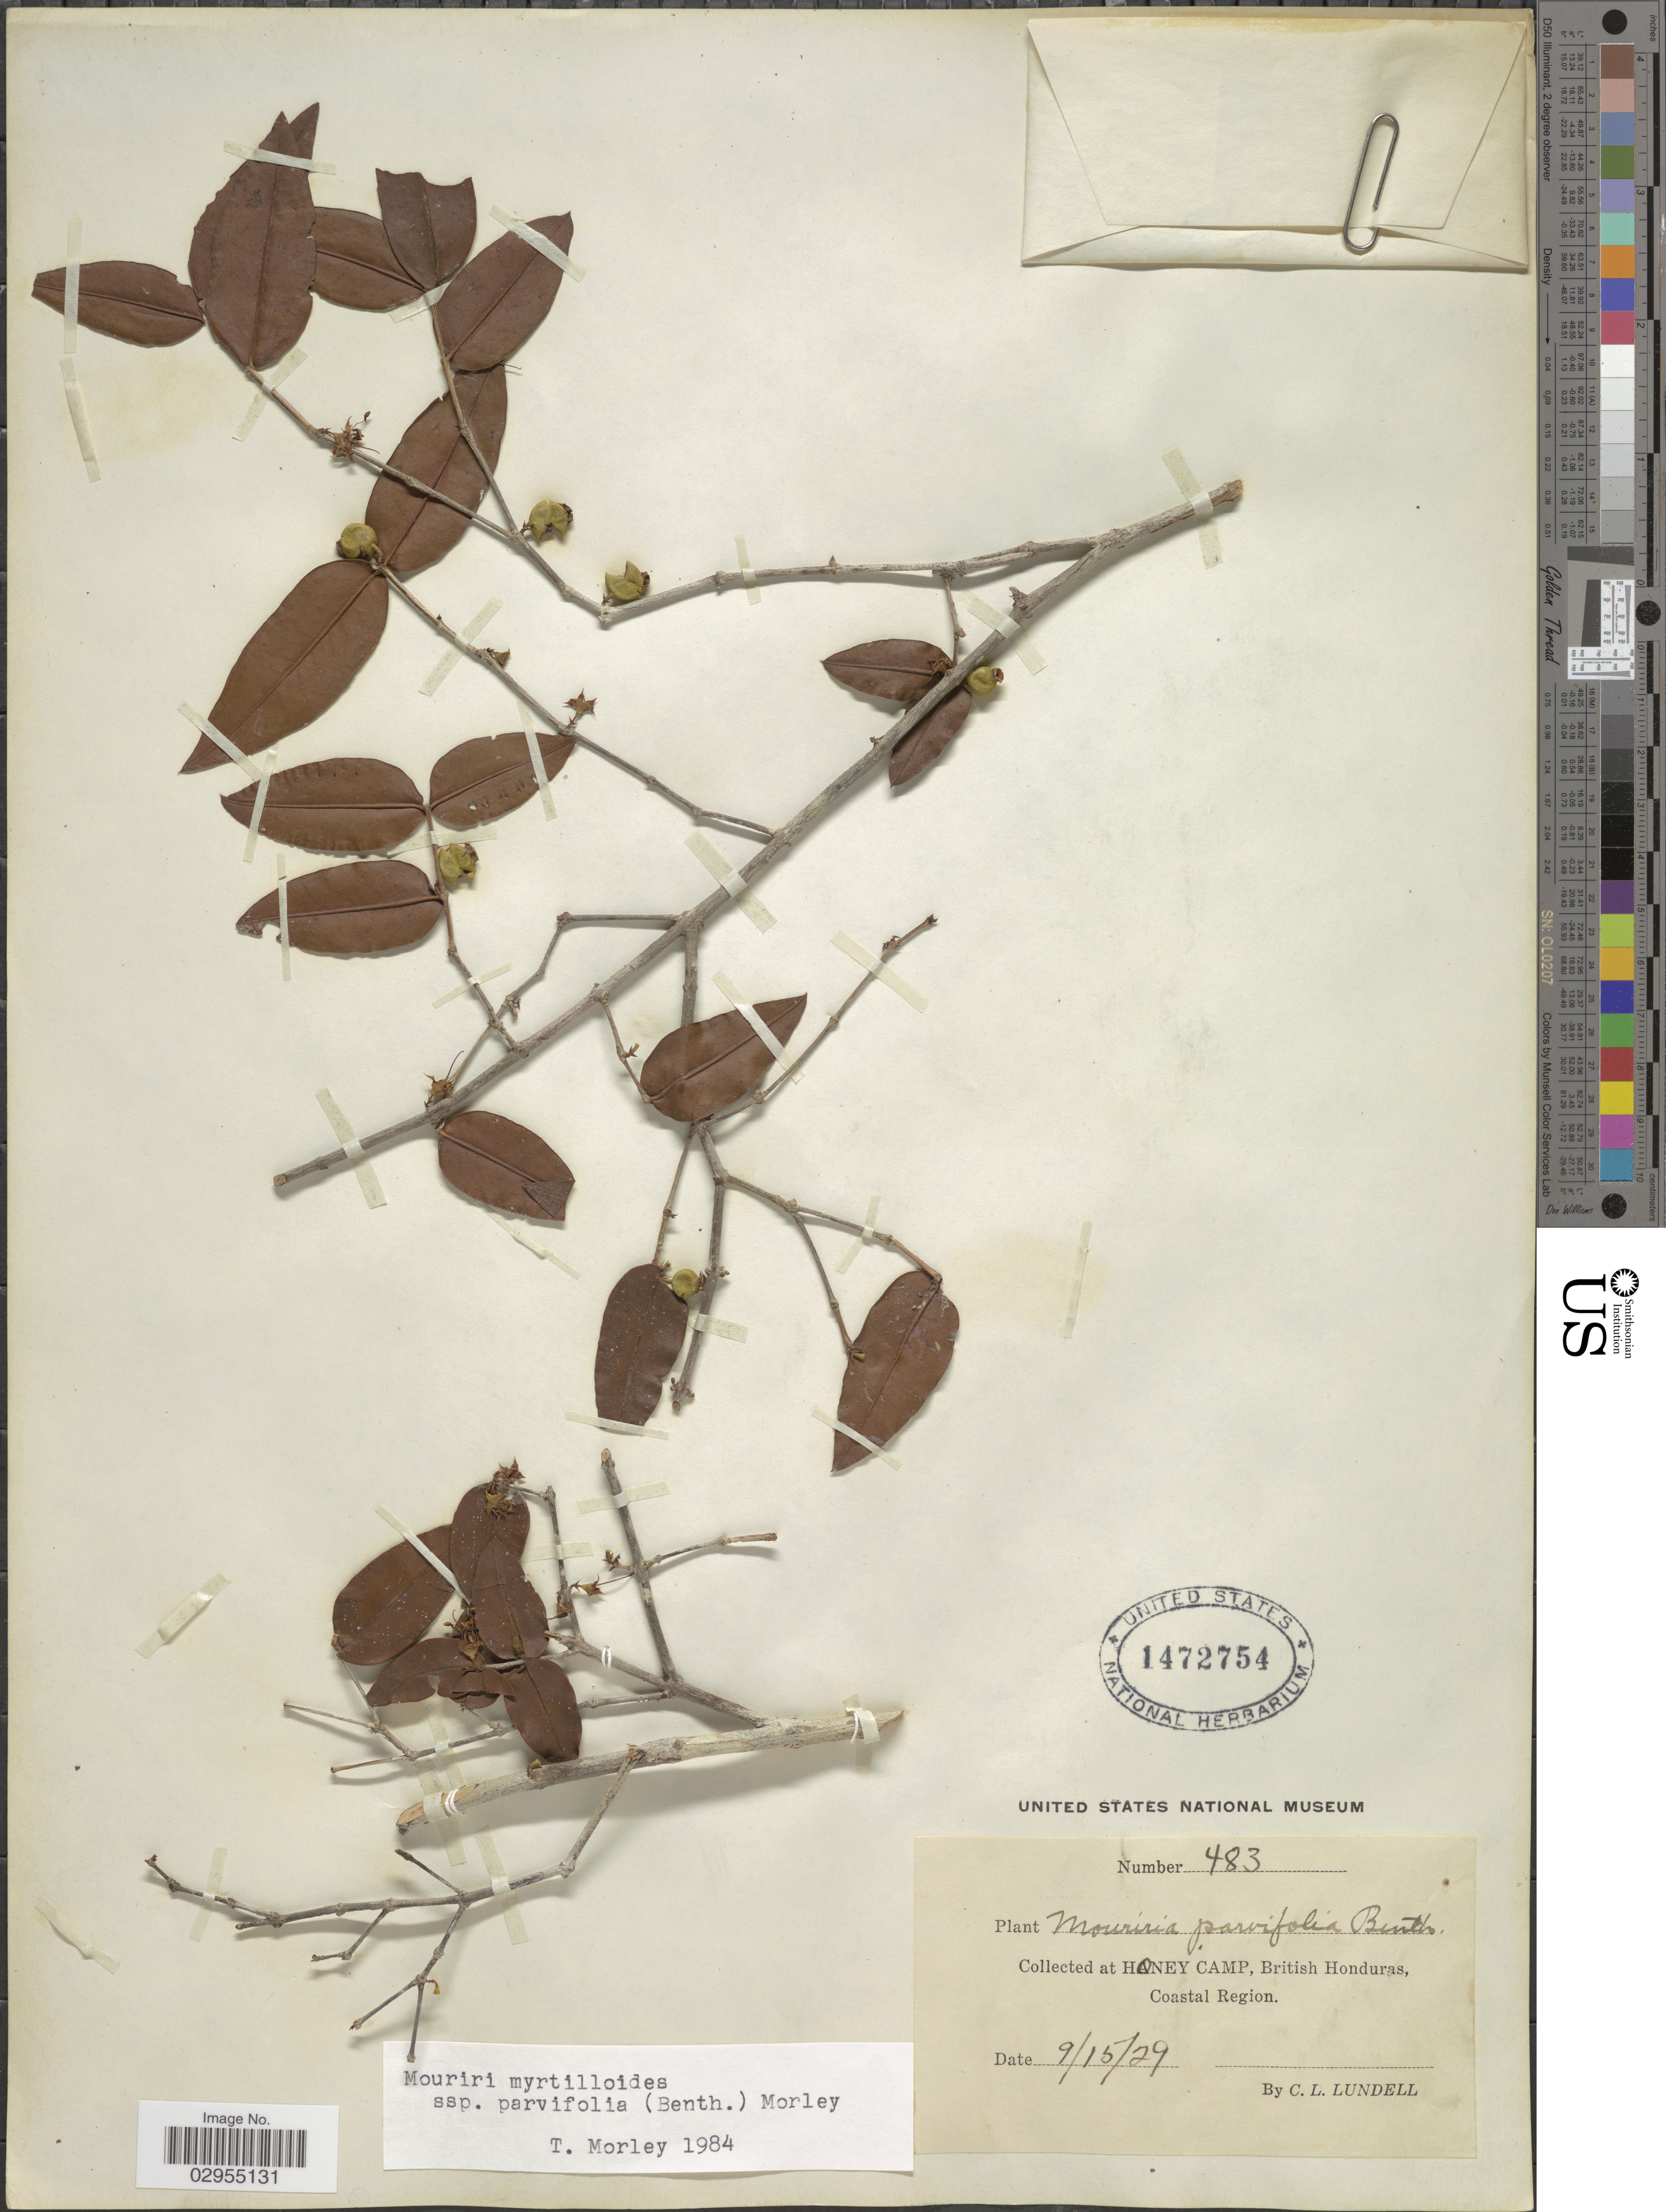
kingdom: Plantae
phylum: Tracheophyta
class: Magnoliopsida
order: Myrtales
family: Melastomataceae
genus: Mouriri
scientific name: Mouriri parvifolia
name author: Benth.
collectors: C. L. Lundell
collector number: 483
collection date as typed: Transcribed d/m/y: 15/9/29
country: Belize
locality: Honey Camp, British Honduras, Coastal Region.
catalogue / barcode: US 1472754